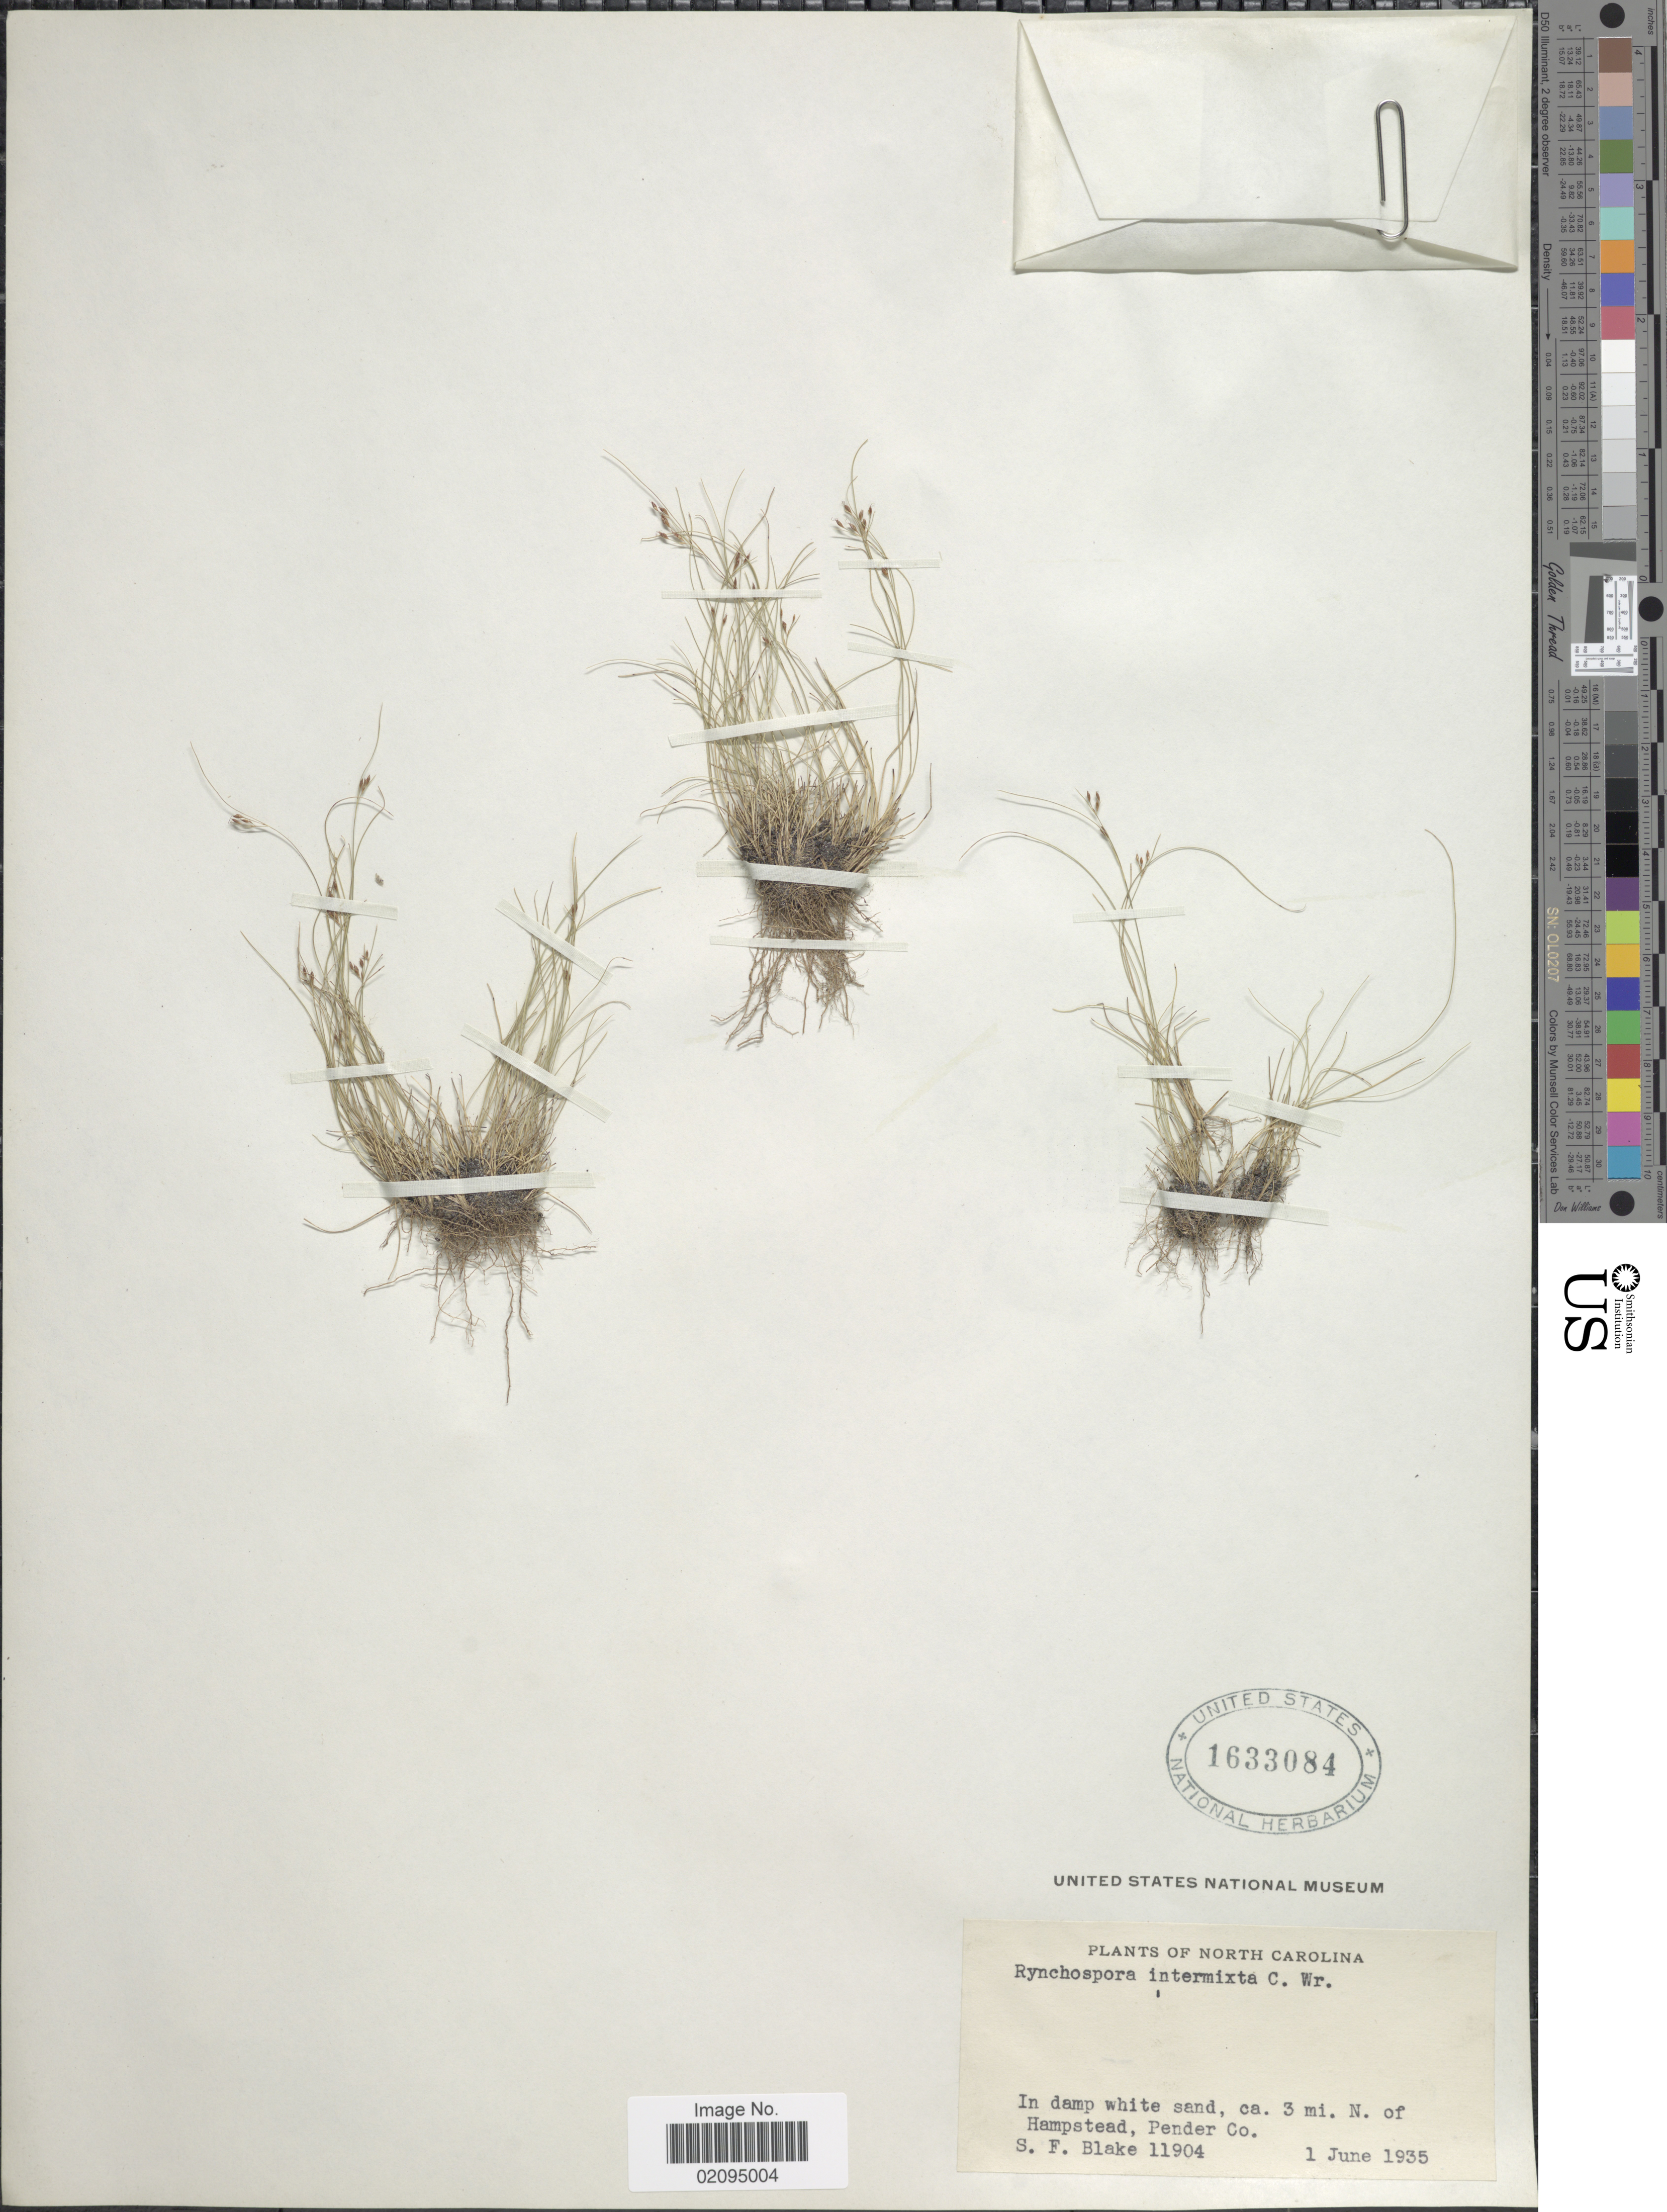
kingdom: Plantae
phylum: Tracheophyta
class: Liliopsida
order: Poales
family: Cyperaceae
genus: Rhynchospora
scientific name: Rhynchospora intermixta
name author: C. Wright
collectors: S. Blake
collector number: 11904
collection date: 1935-06-01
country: United States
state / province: North Carolina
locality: Ca. 3 mi. N of Hampstead, Pender Co.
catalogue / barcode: US 1633084